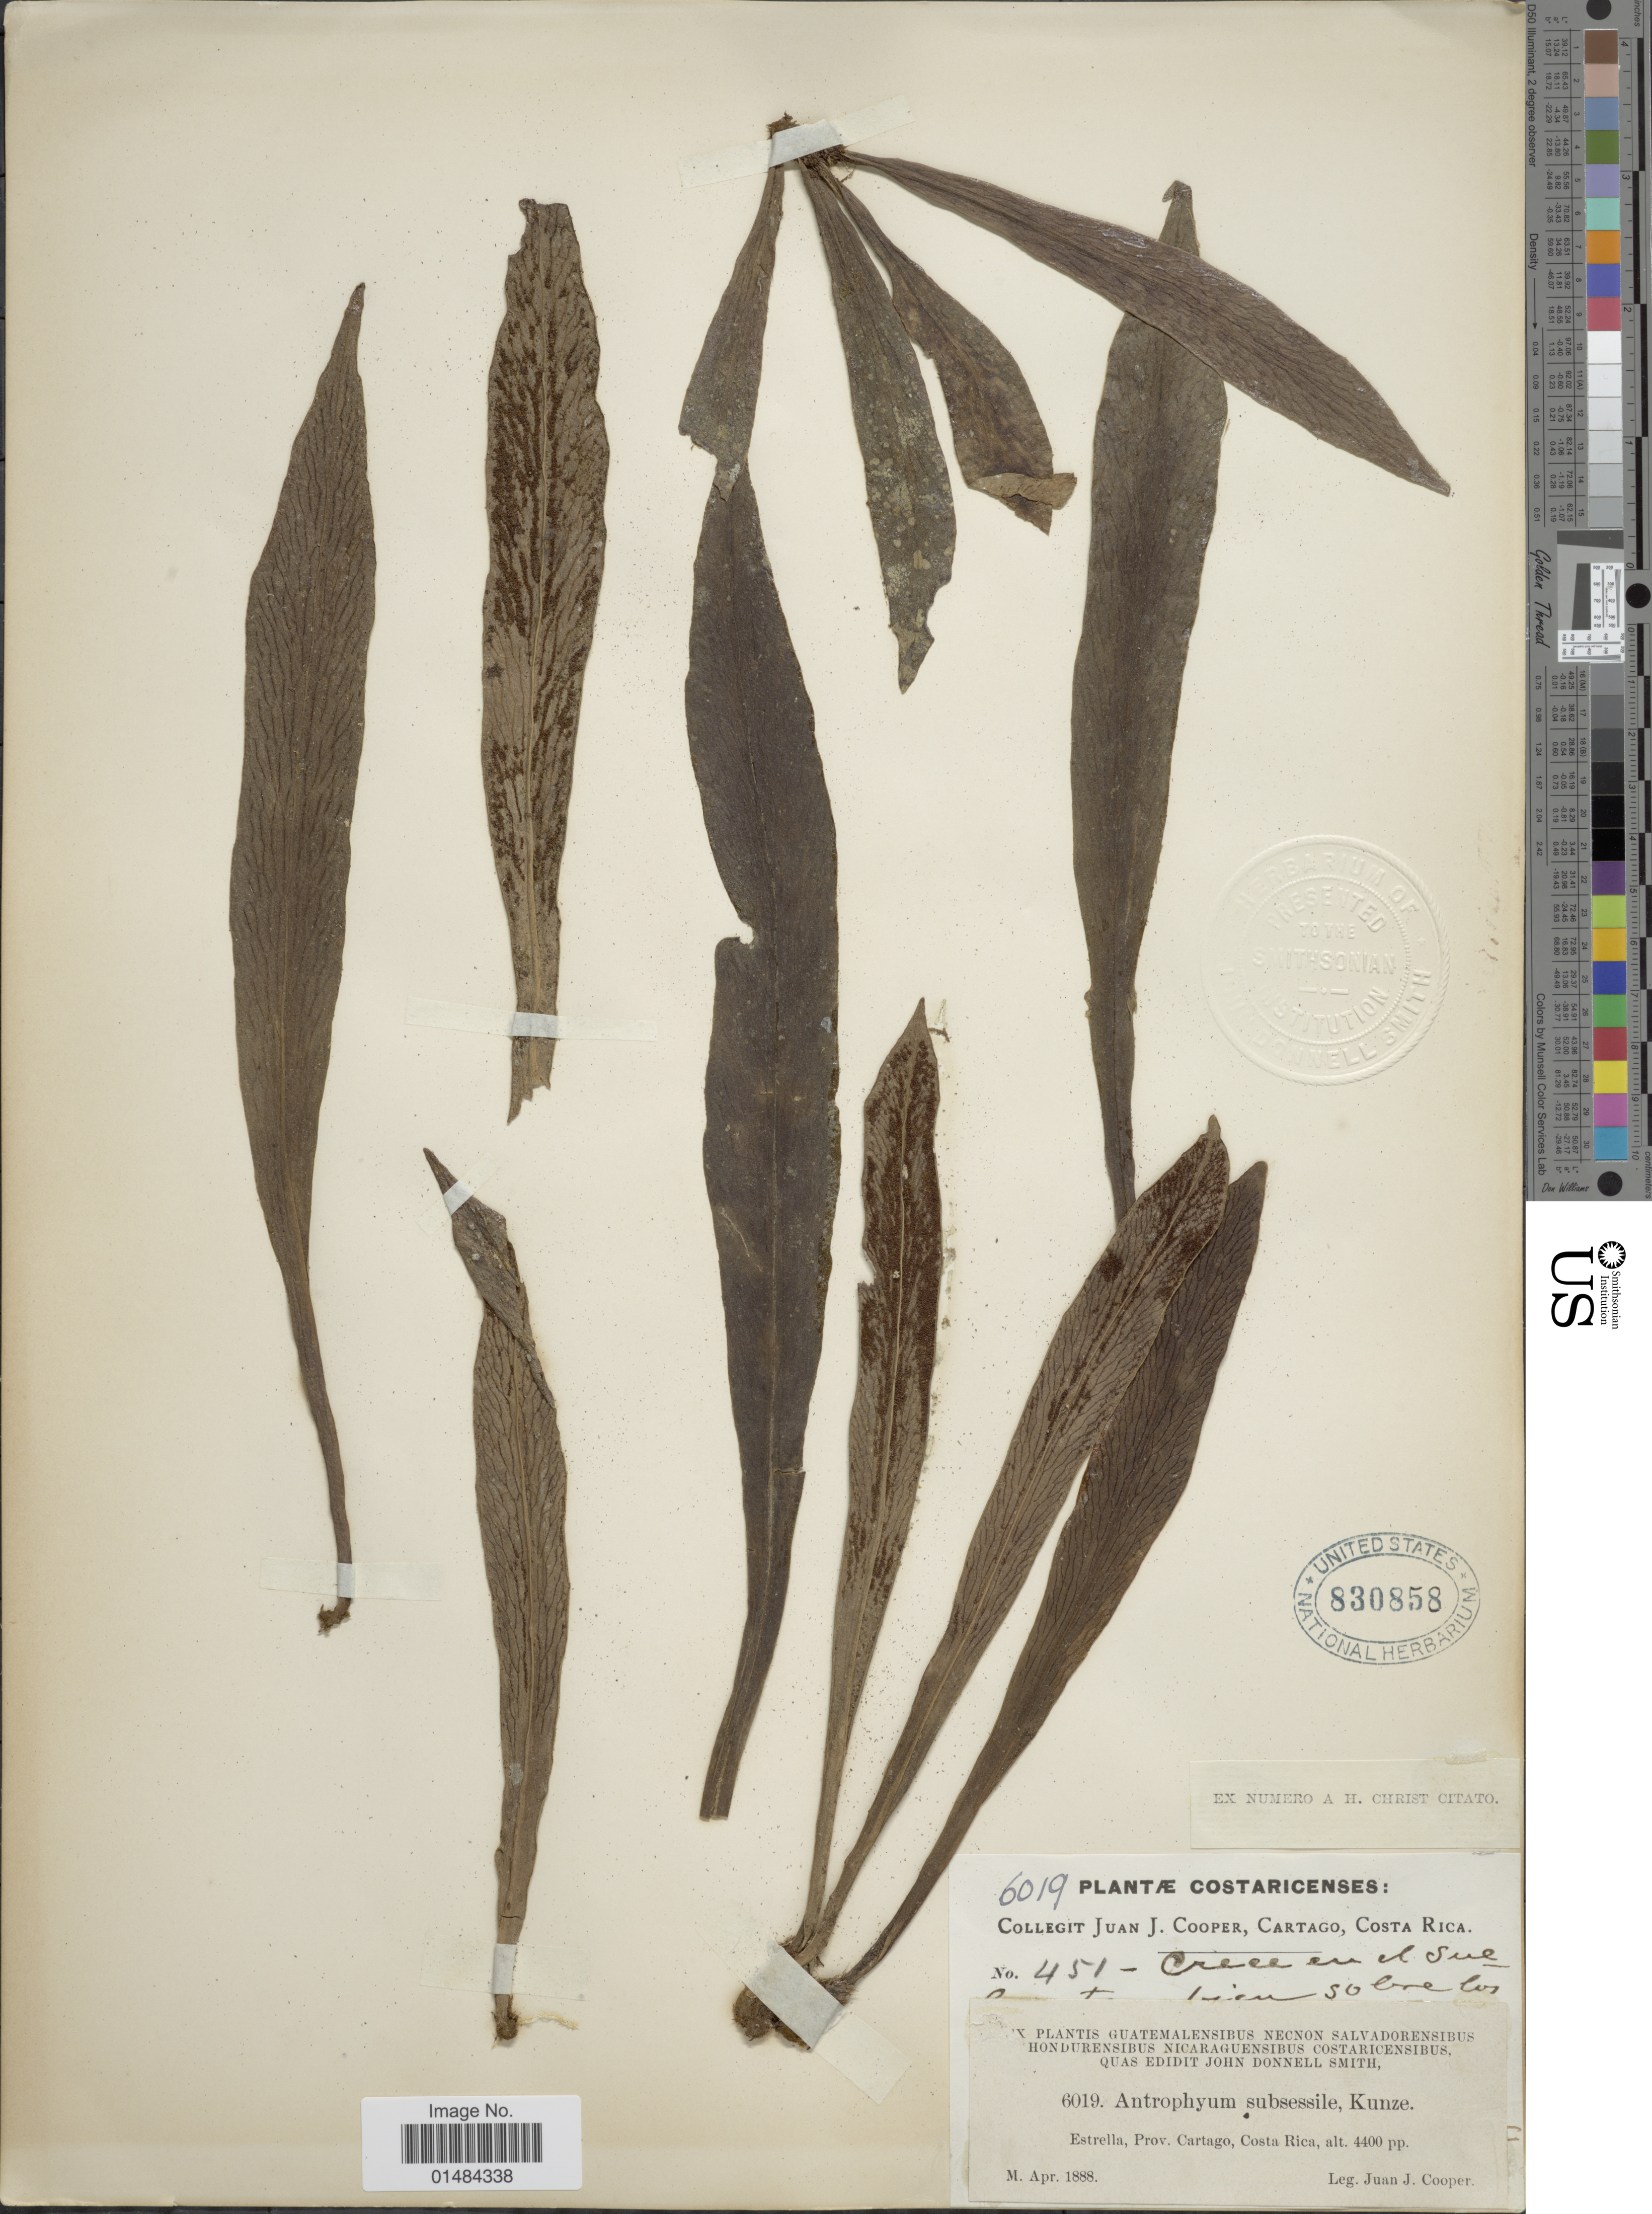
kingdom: Plantae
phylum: Tracheophyta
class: Polypodiopsida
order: Polypodiales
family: Pteridaceae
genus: Polytaenium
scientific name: Polytaenium chlorosporum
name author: (Mickel & Beitel) E.H. Crane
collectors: J. J. Cooper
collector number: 451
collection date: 1888-04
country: Costa Rica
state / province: Cartago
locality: Costa Rica, Estrella, Prov. Cartago.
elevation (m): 1341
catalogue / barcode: US 830858